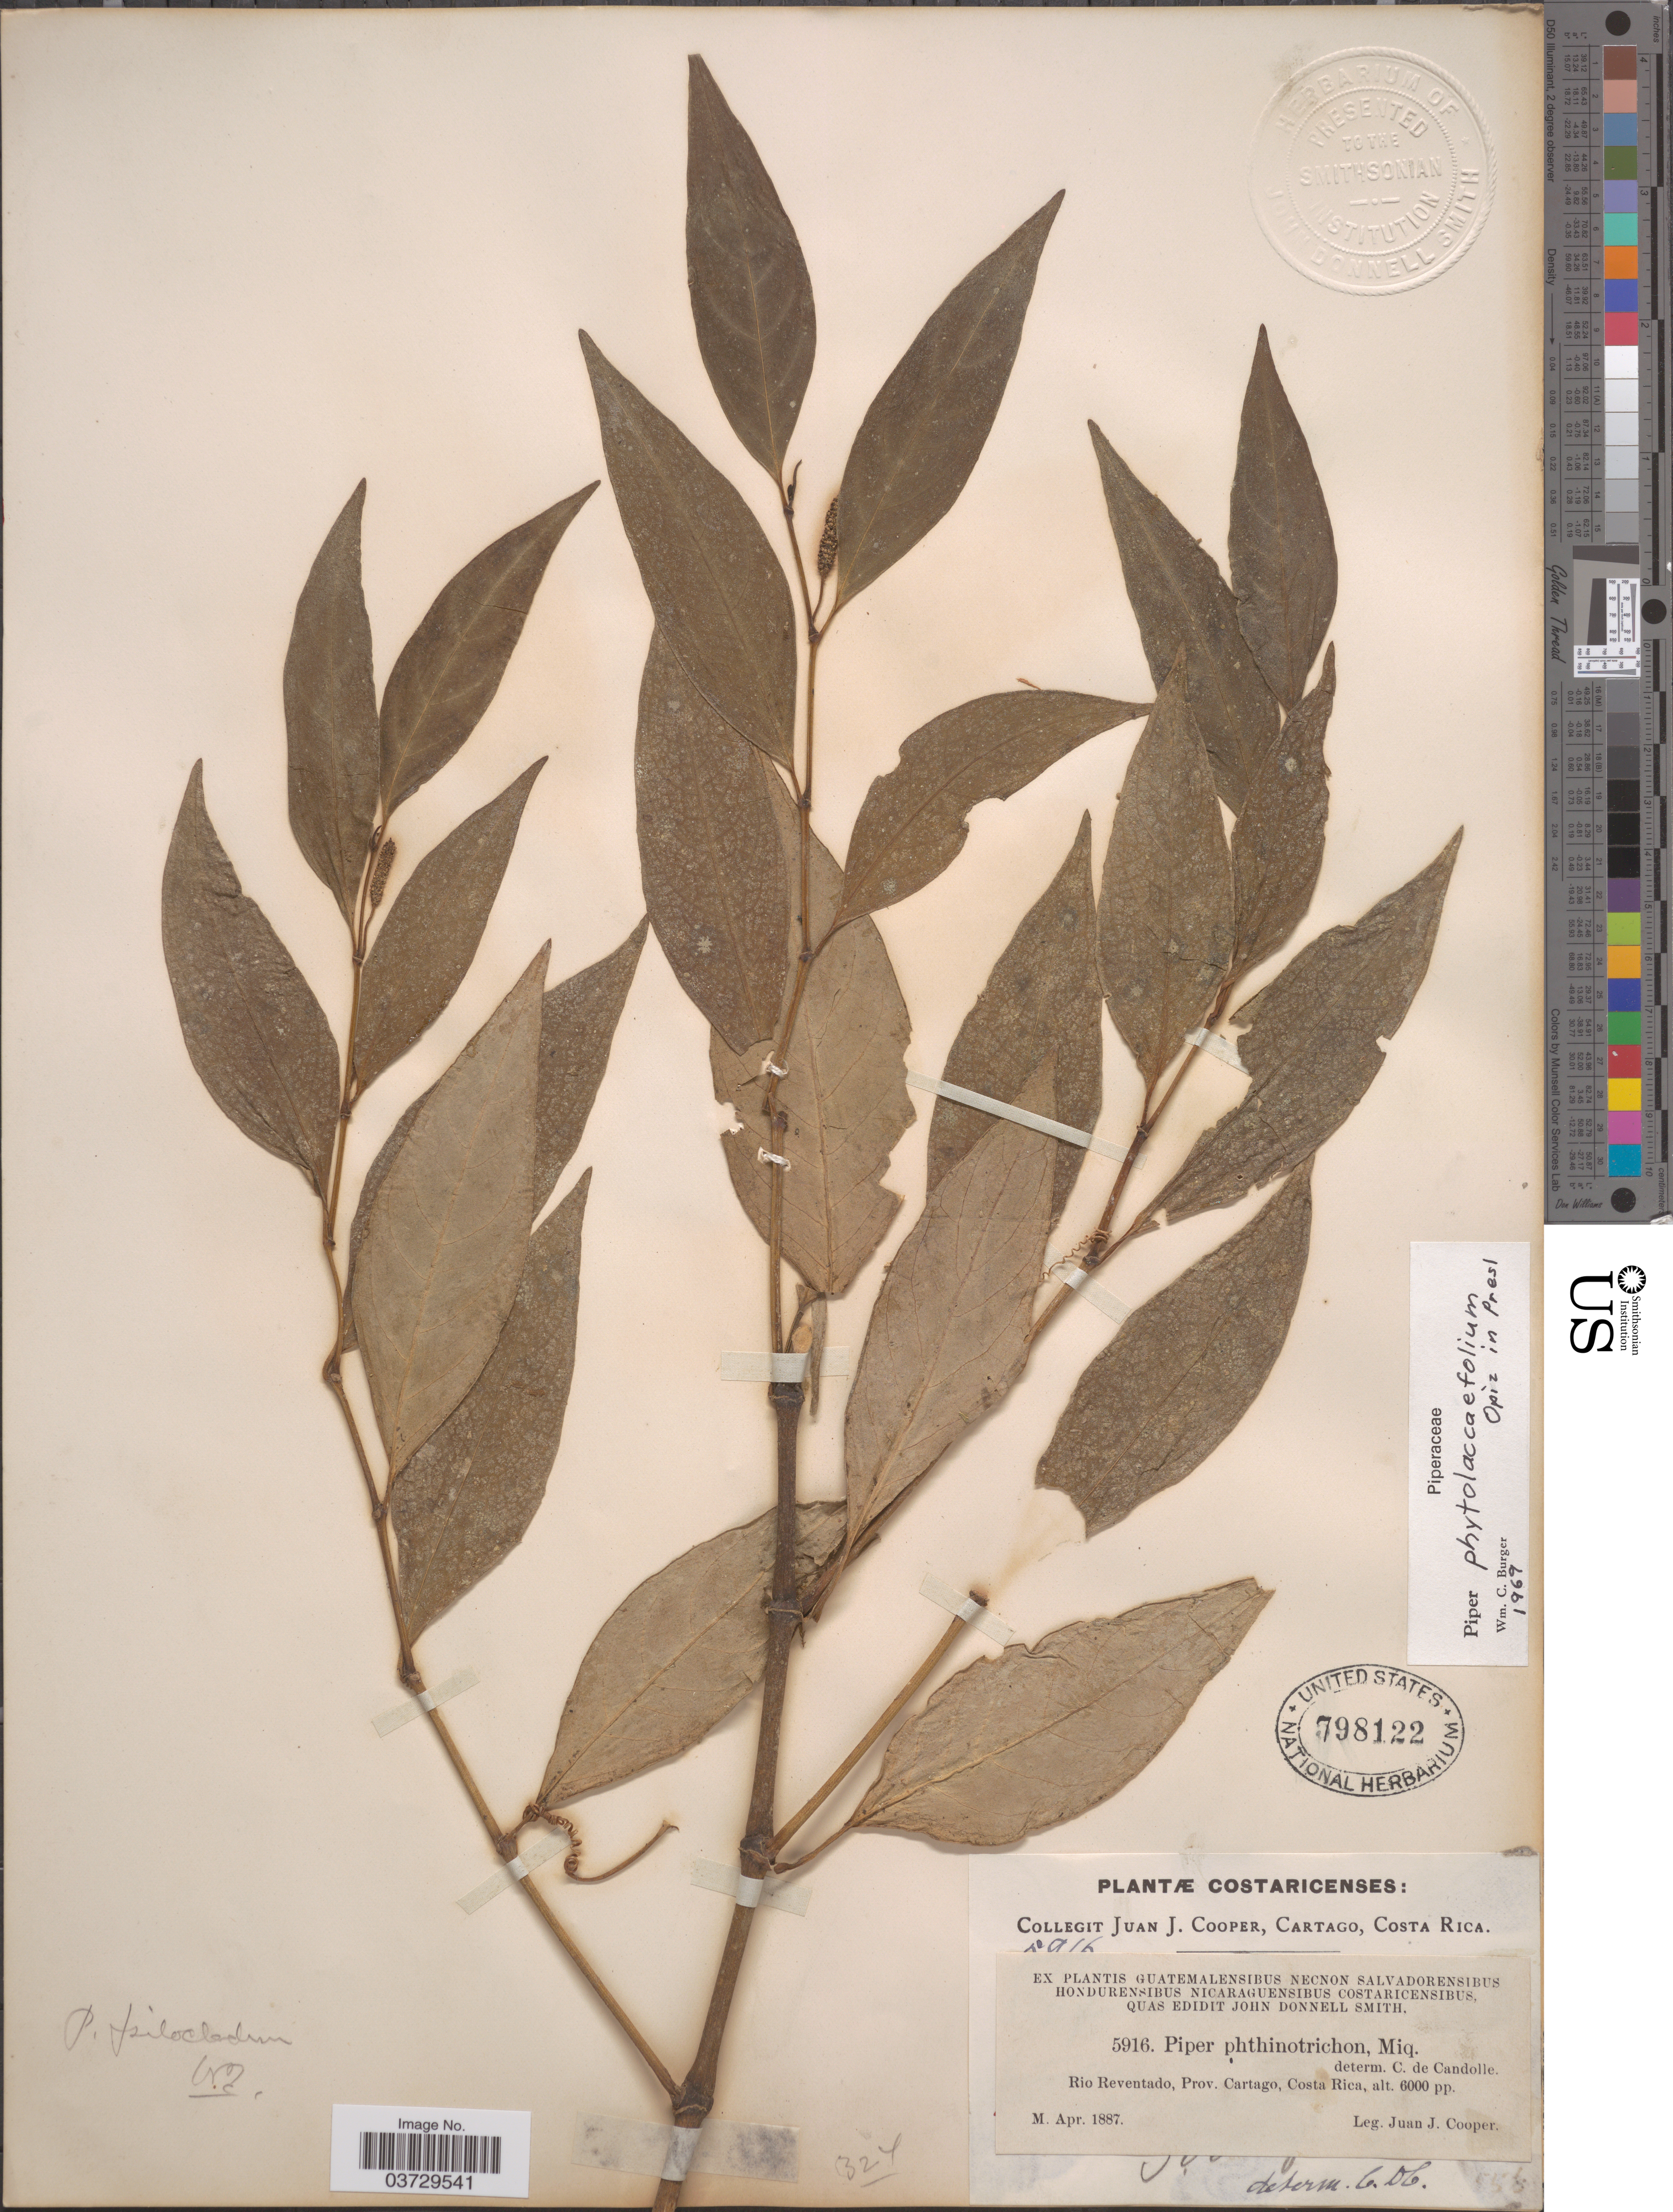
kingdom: Plantae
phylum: Tracheophyta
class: Magnoliopsida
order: Piperales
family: Piperaceae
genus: Piper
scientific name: Piper phytolaccifolium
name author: Opiz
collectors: J. J. Cooper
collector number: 5916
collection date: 1887-04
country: Costa Rica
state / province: Cartago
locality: Rio Reventado.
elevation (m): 1829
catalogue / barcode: US 798122